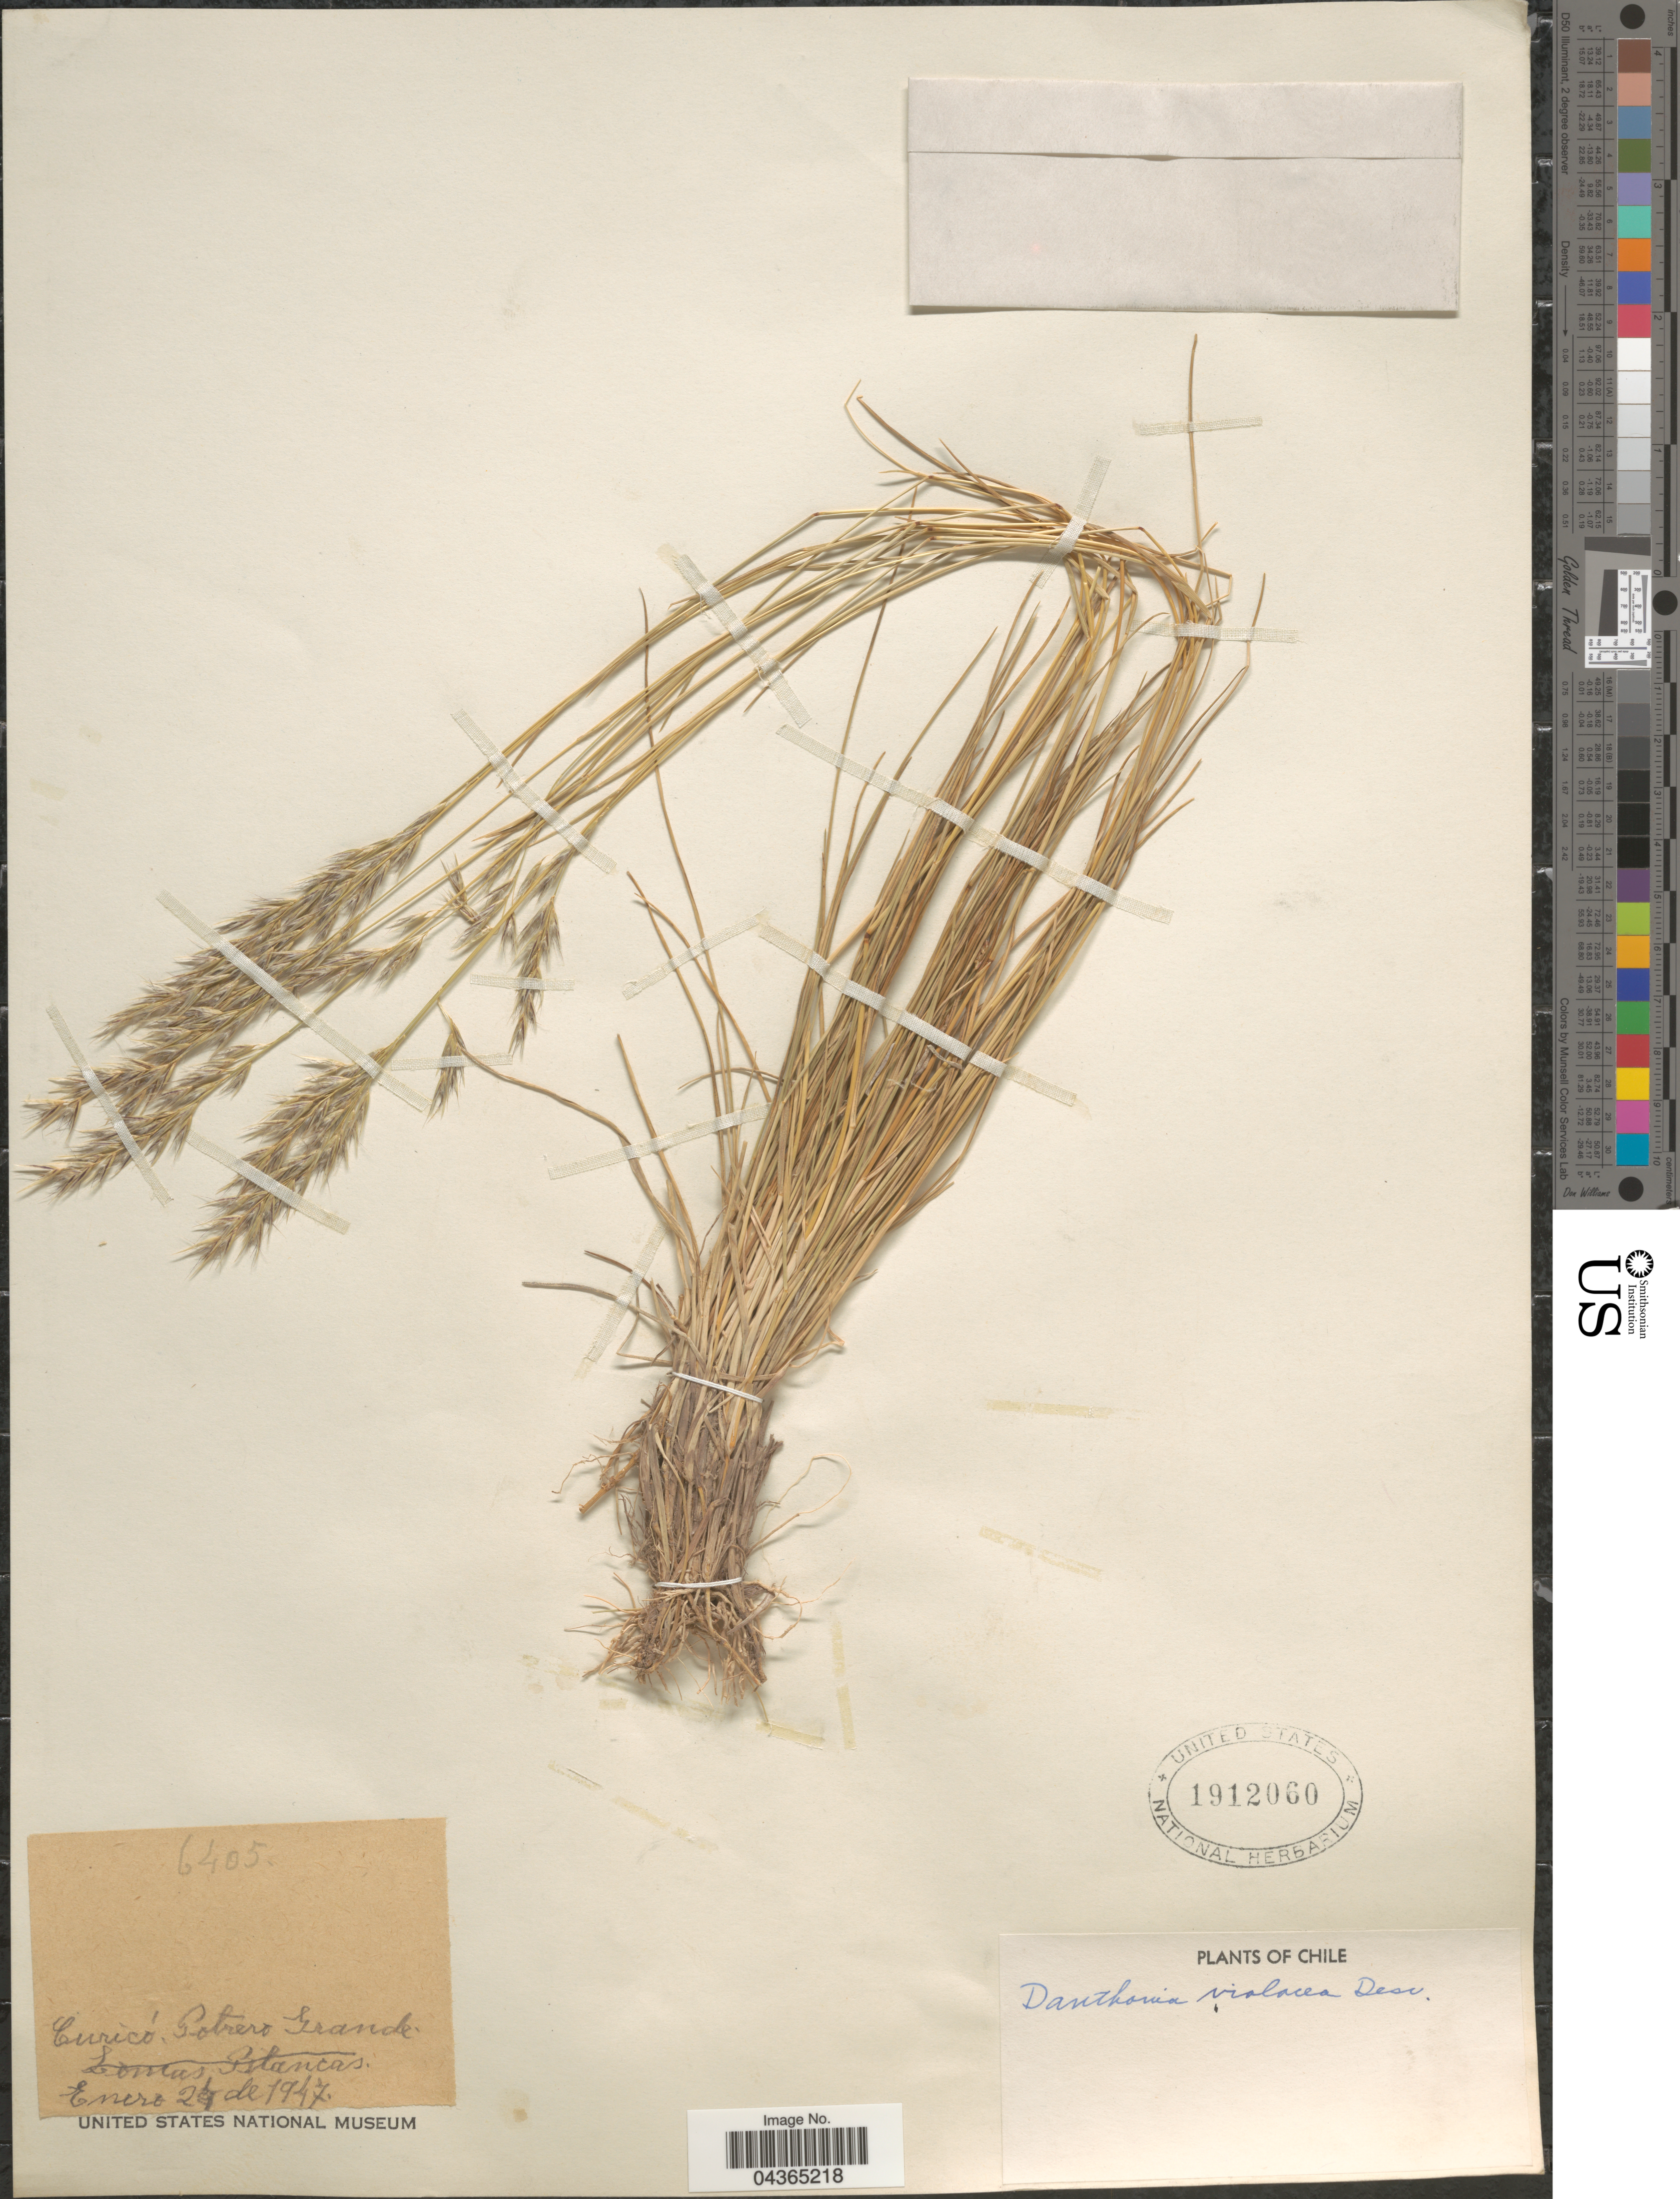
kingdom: Plantae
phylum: Tracheophyta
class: Liliopsida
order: Poales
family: Poaceae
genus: Rytidosperma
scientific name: Rytidosperma violaceum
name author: (É. Desv.) Nicora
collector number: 6405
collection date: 1947-01-24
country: Chile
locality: Curicó. Potrero Grande.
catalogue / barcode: US 1912060